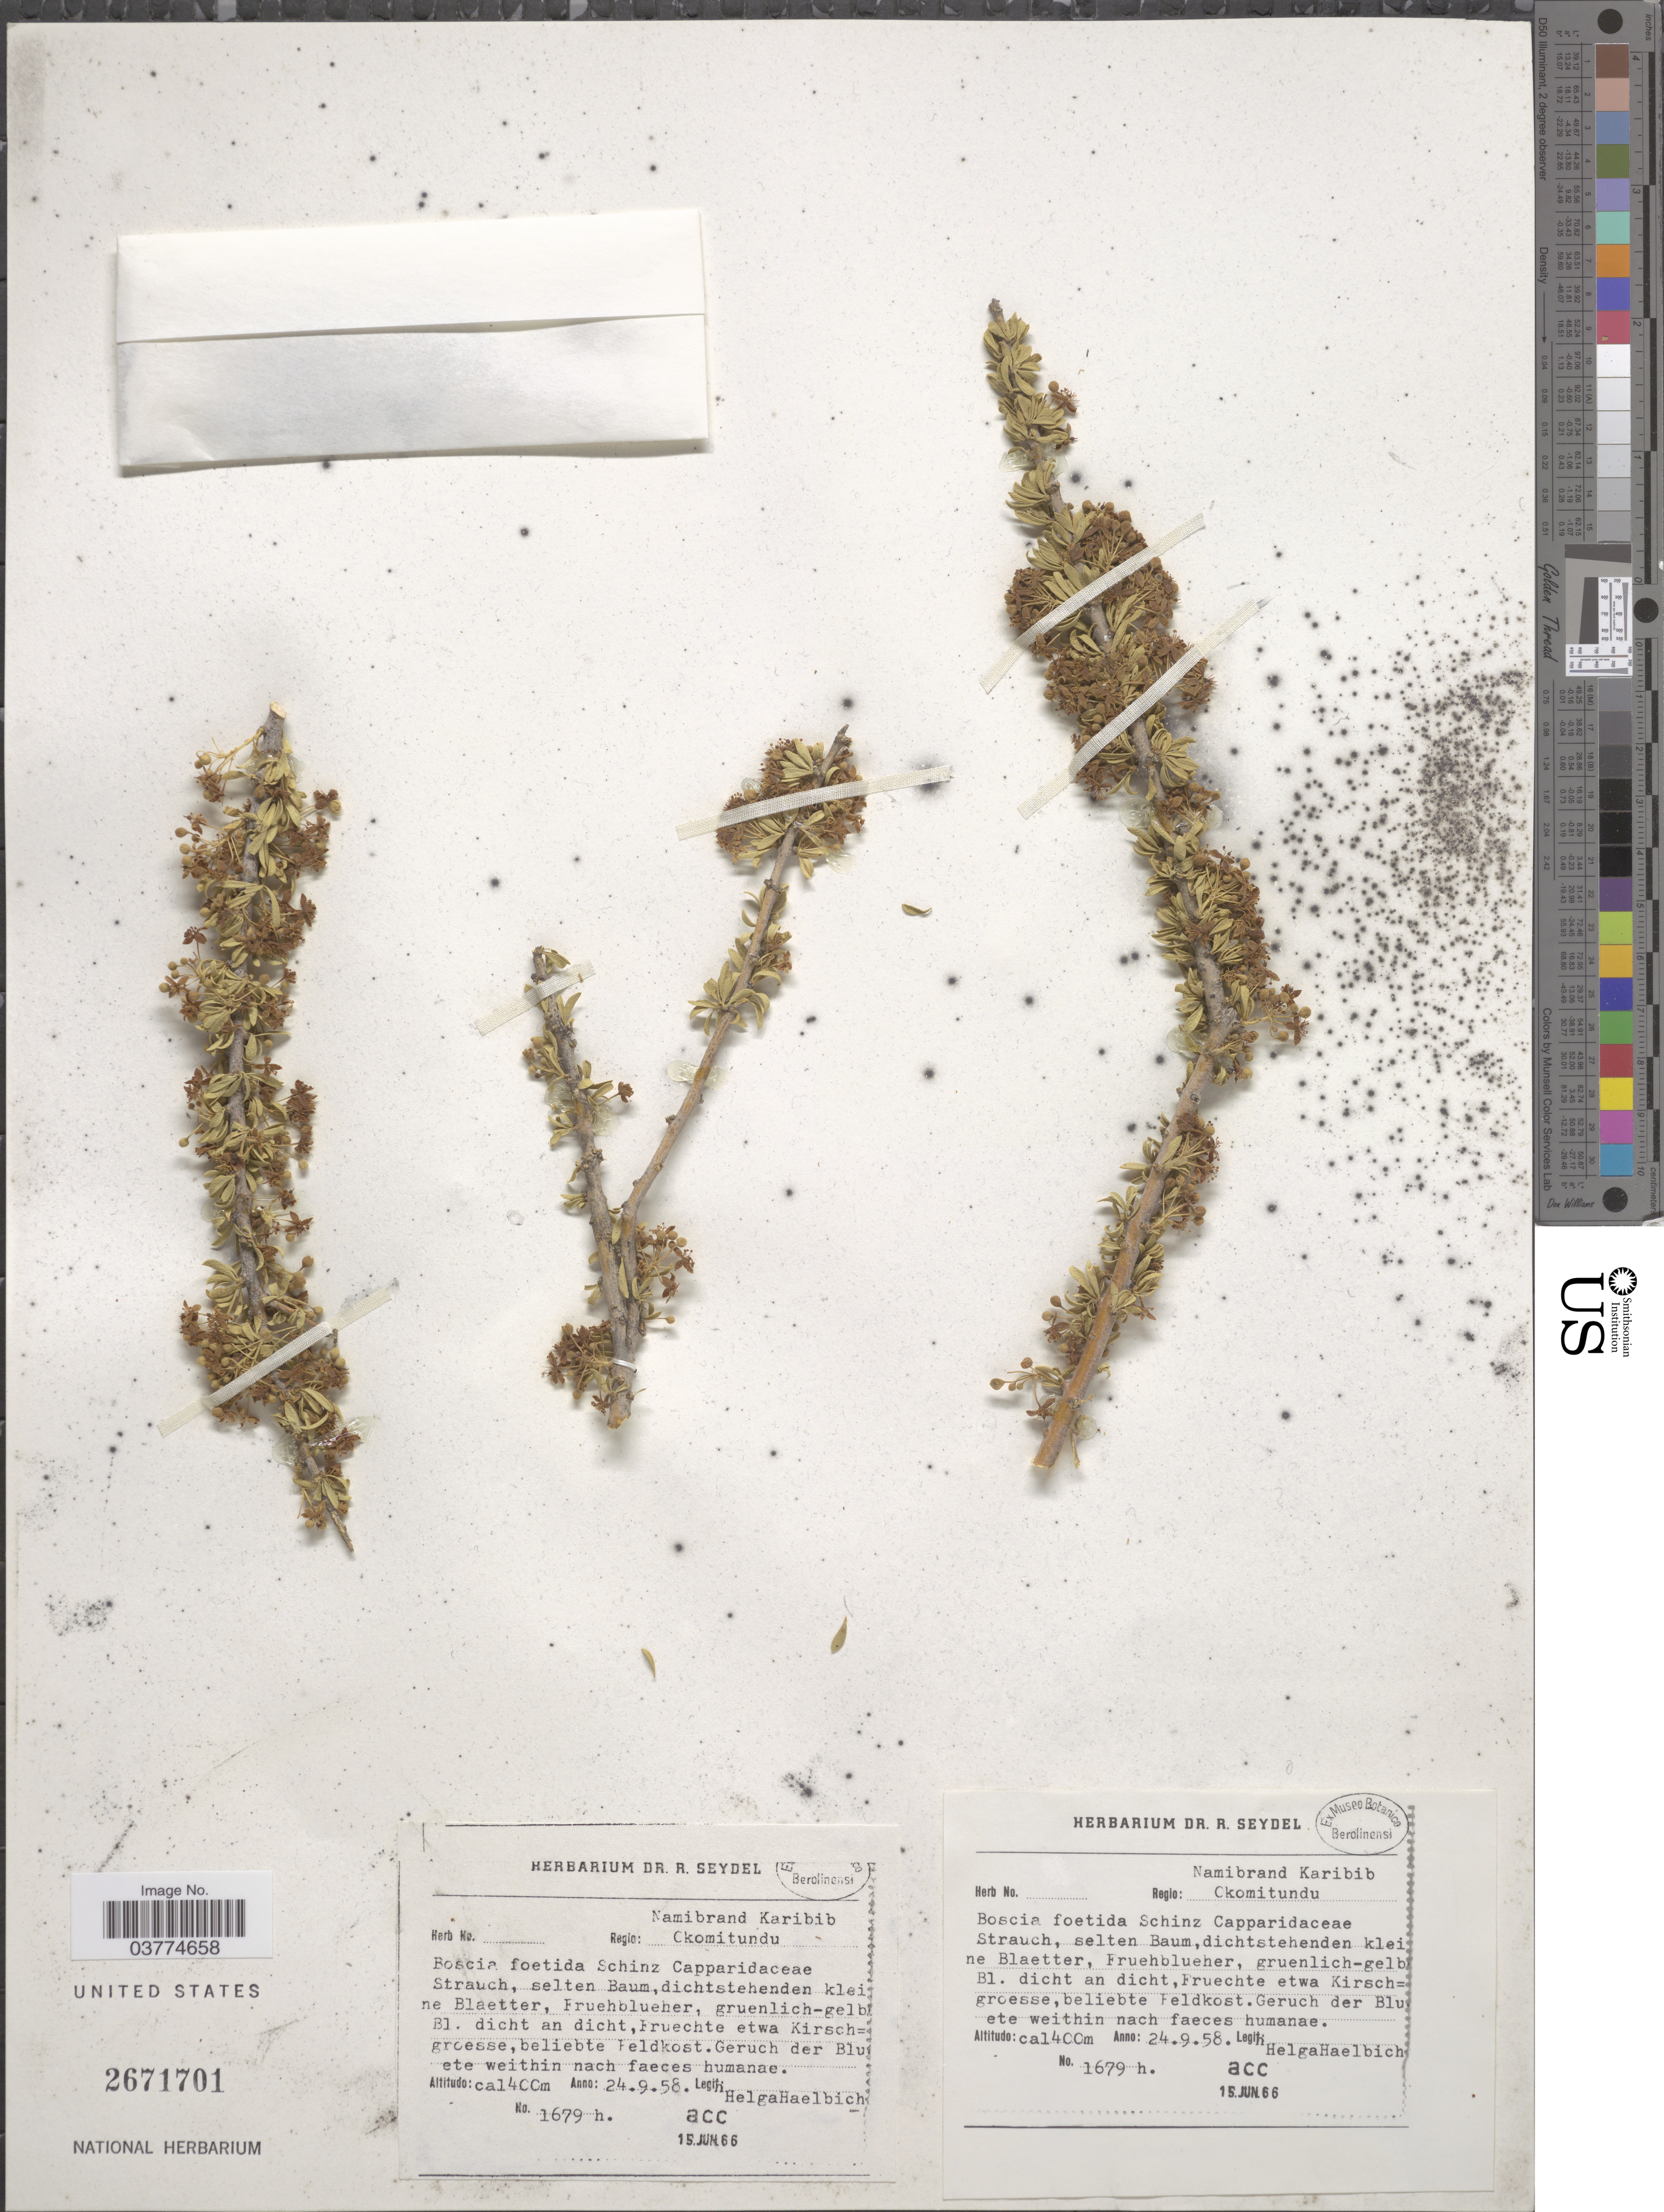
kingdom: Plantae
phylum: Tracheophyta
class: Magnoliopsida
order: Brassicales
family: Capparaceae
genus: Boscia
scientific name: Boscia foetida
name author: Schinz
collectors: H. Haelbich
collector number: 1679h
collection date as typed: Transcribed d/m/y: 24/9/58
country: Namibia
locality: Regio Namibrand Karibib Okomitundu.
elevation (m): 1400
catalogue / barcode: US 2671701